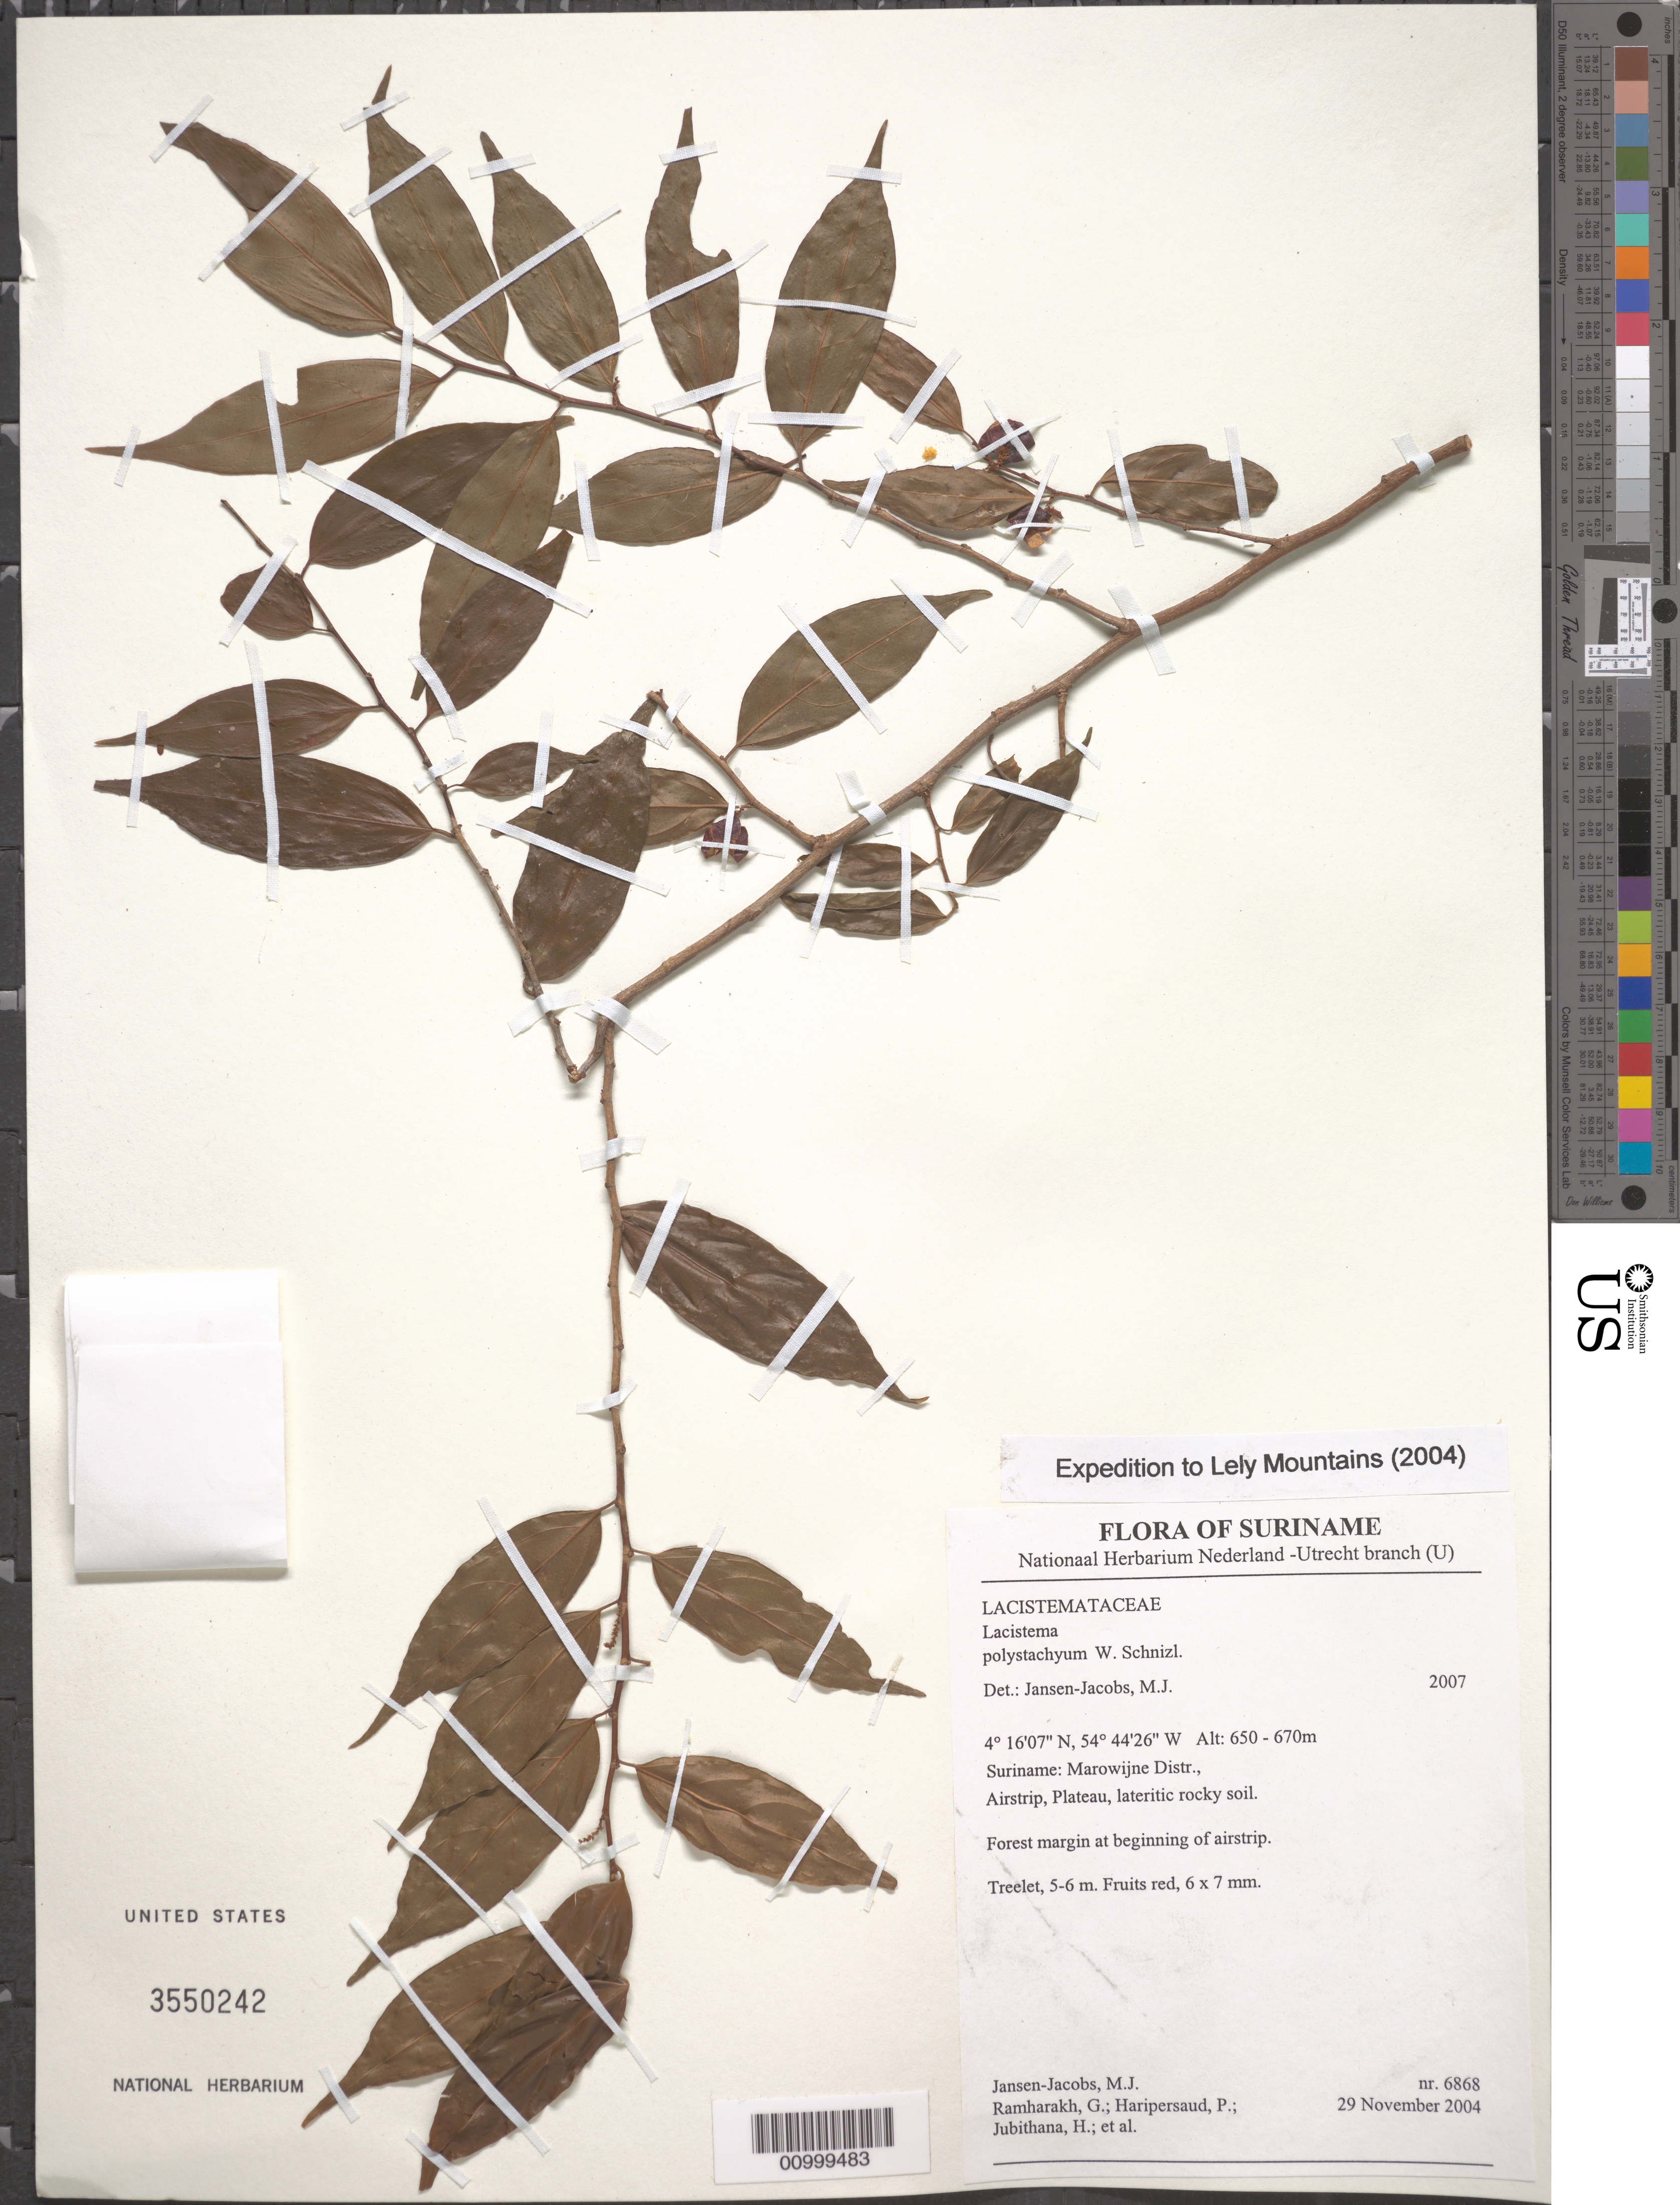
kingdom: Plantae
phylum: Tracheophyta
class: Magnoliopsida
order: Malpighiales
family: Lacistemataceae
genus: Lacistema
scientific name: Lacistema polystachyum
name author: Schnizl.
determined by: Jansen-Jacobs, M. J., (U), Nationaal Herbarium Nederland, Utrecht University branch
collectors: M. J. Jansen-Jacobs et al.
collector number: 6868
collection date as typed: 29-Nov-04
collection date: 2004-11-29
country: Suriname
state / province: Marowijne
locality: Airstrip, plateau, lateritic rocky soil.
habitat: Airstrip, plateau, lateritic rocky soil. Forest margin at beginning of airstrip.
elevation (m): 650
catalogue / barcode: US 3550242